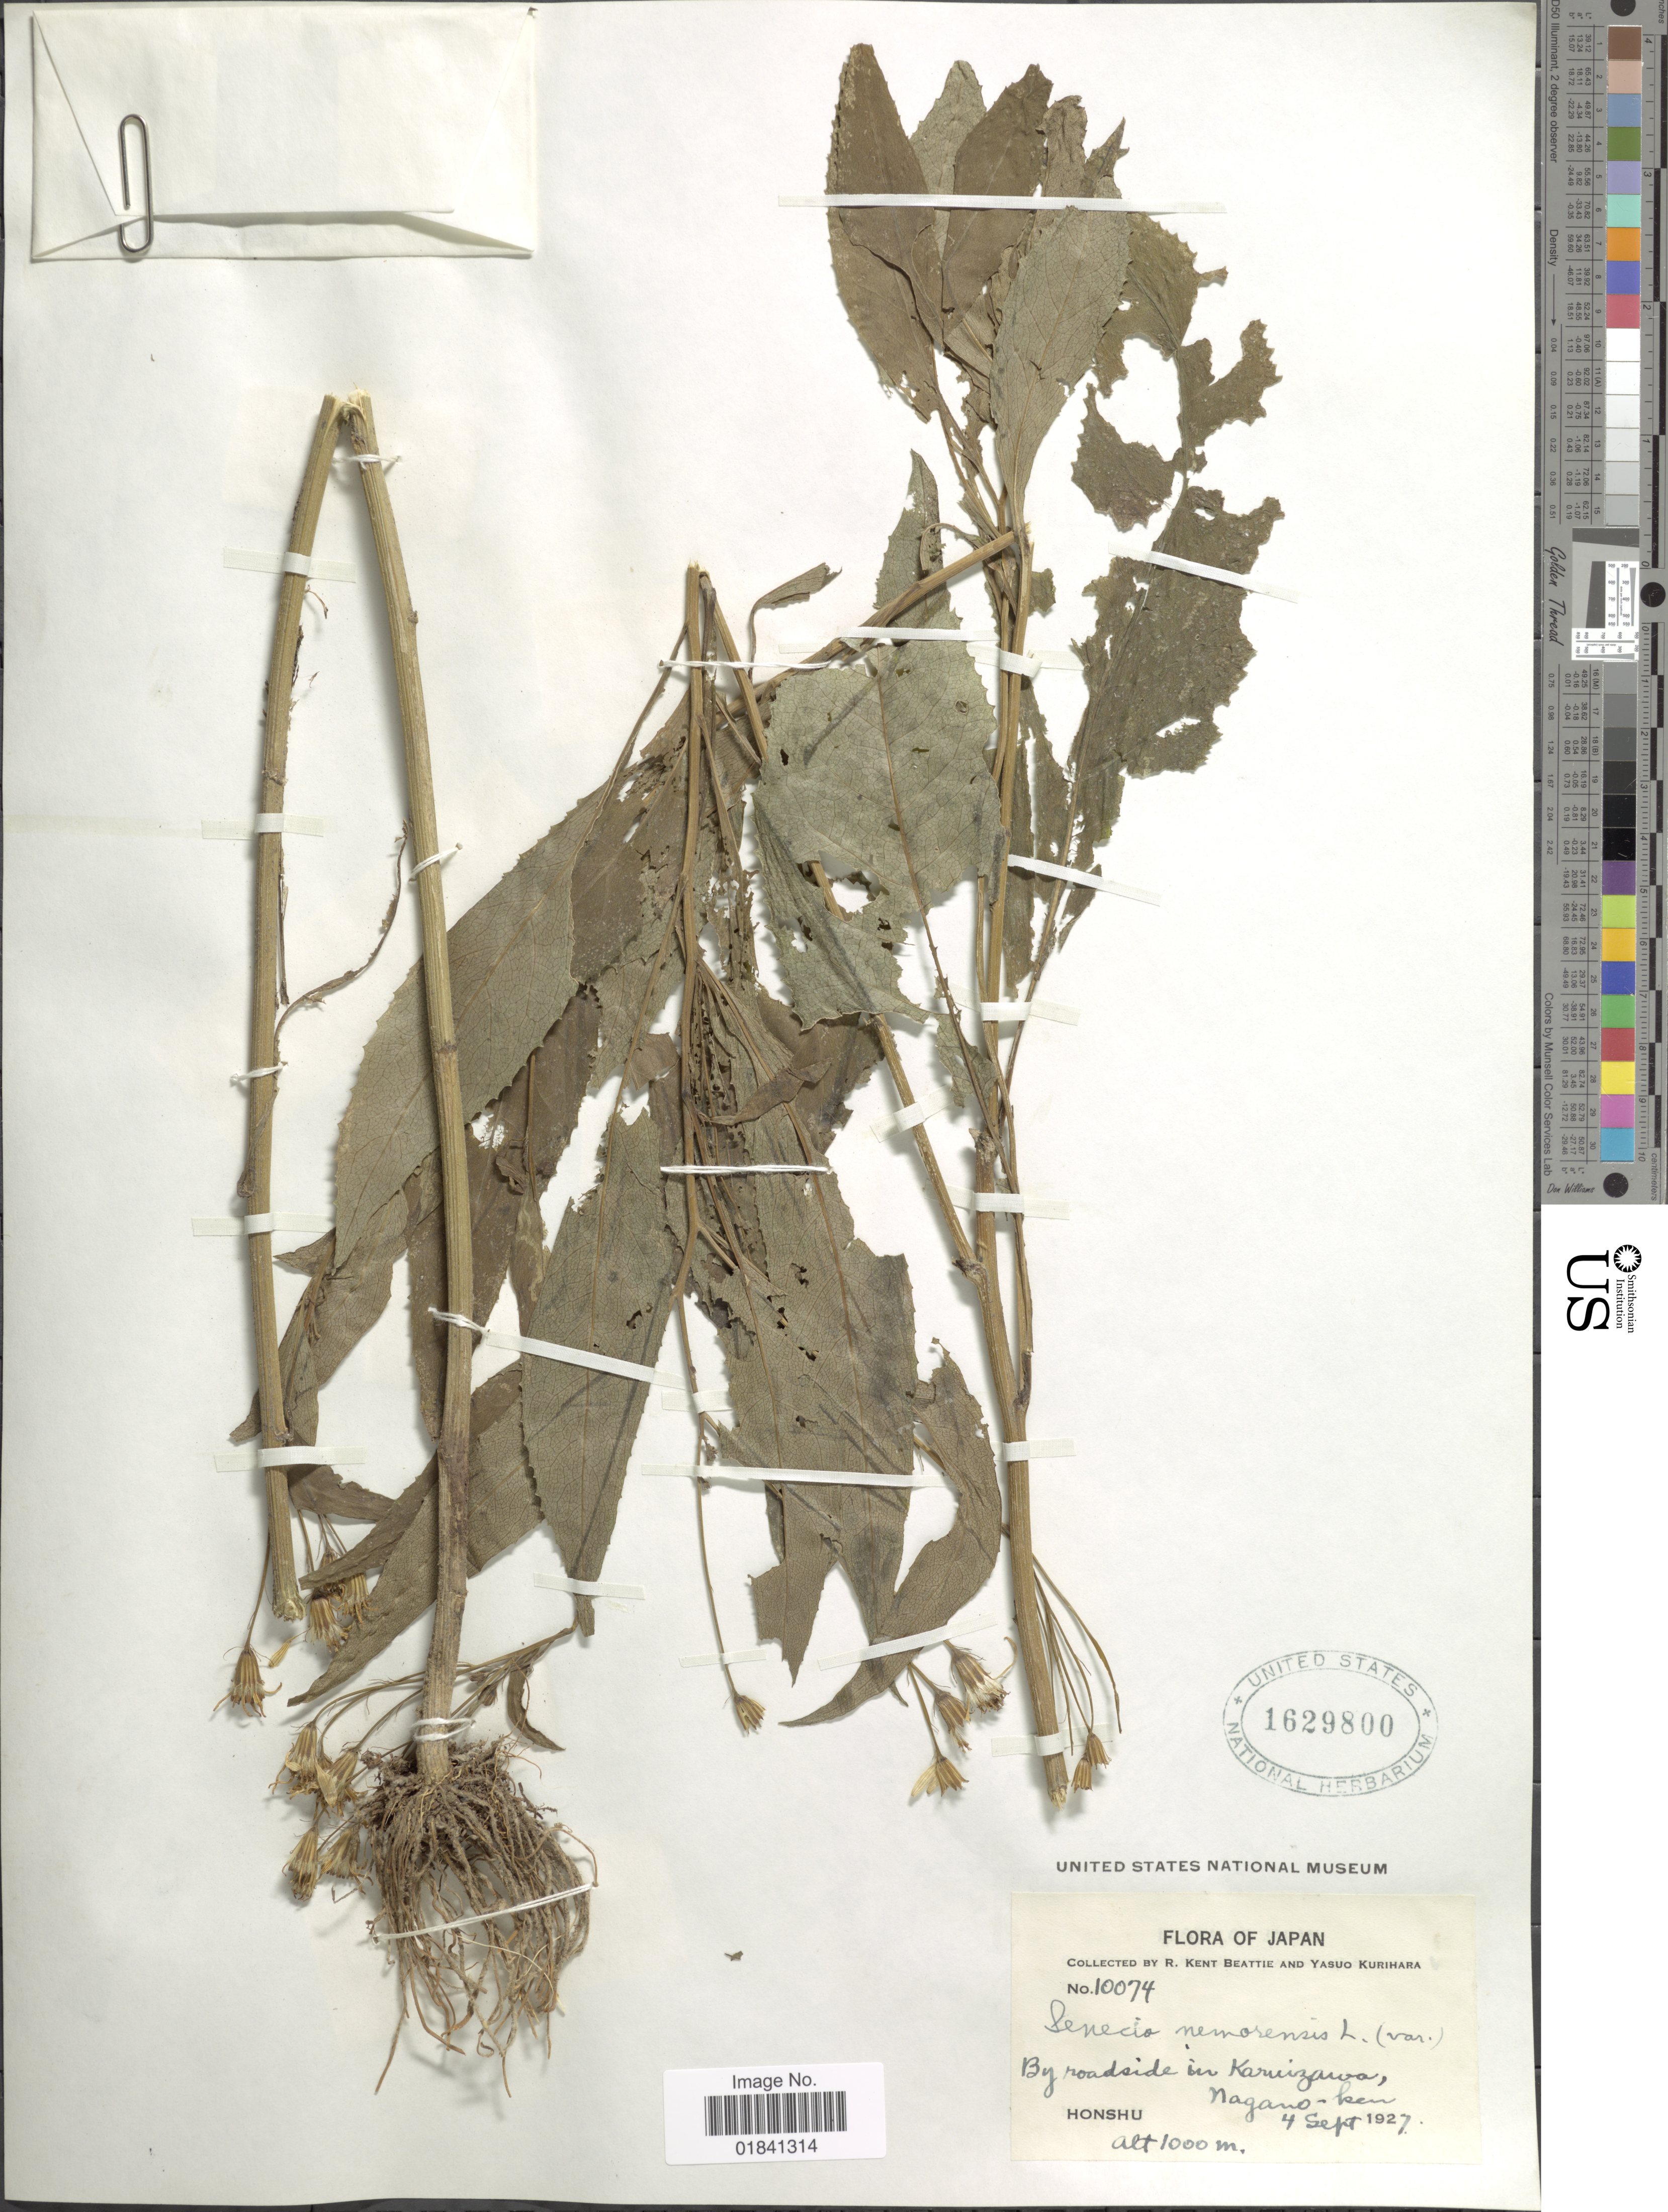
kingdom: Plantae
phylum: Tracheophyta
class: Magnoliopsida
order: Asterales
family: Asteraceae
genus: Senecio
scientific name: Senecio nemorensis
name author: L.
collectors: R. K. Beattie & Y. Kurihara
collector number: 10074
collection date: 1927-09-04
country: Japan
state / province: Nagano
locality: By roadside in Karuizawa, Nagano-Ken, Honshu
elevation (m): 1000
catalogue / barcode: US 1629800